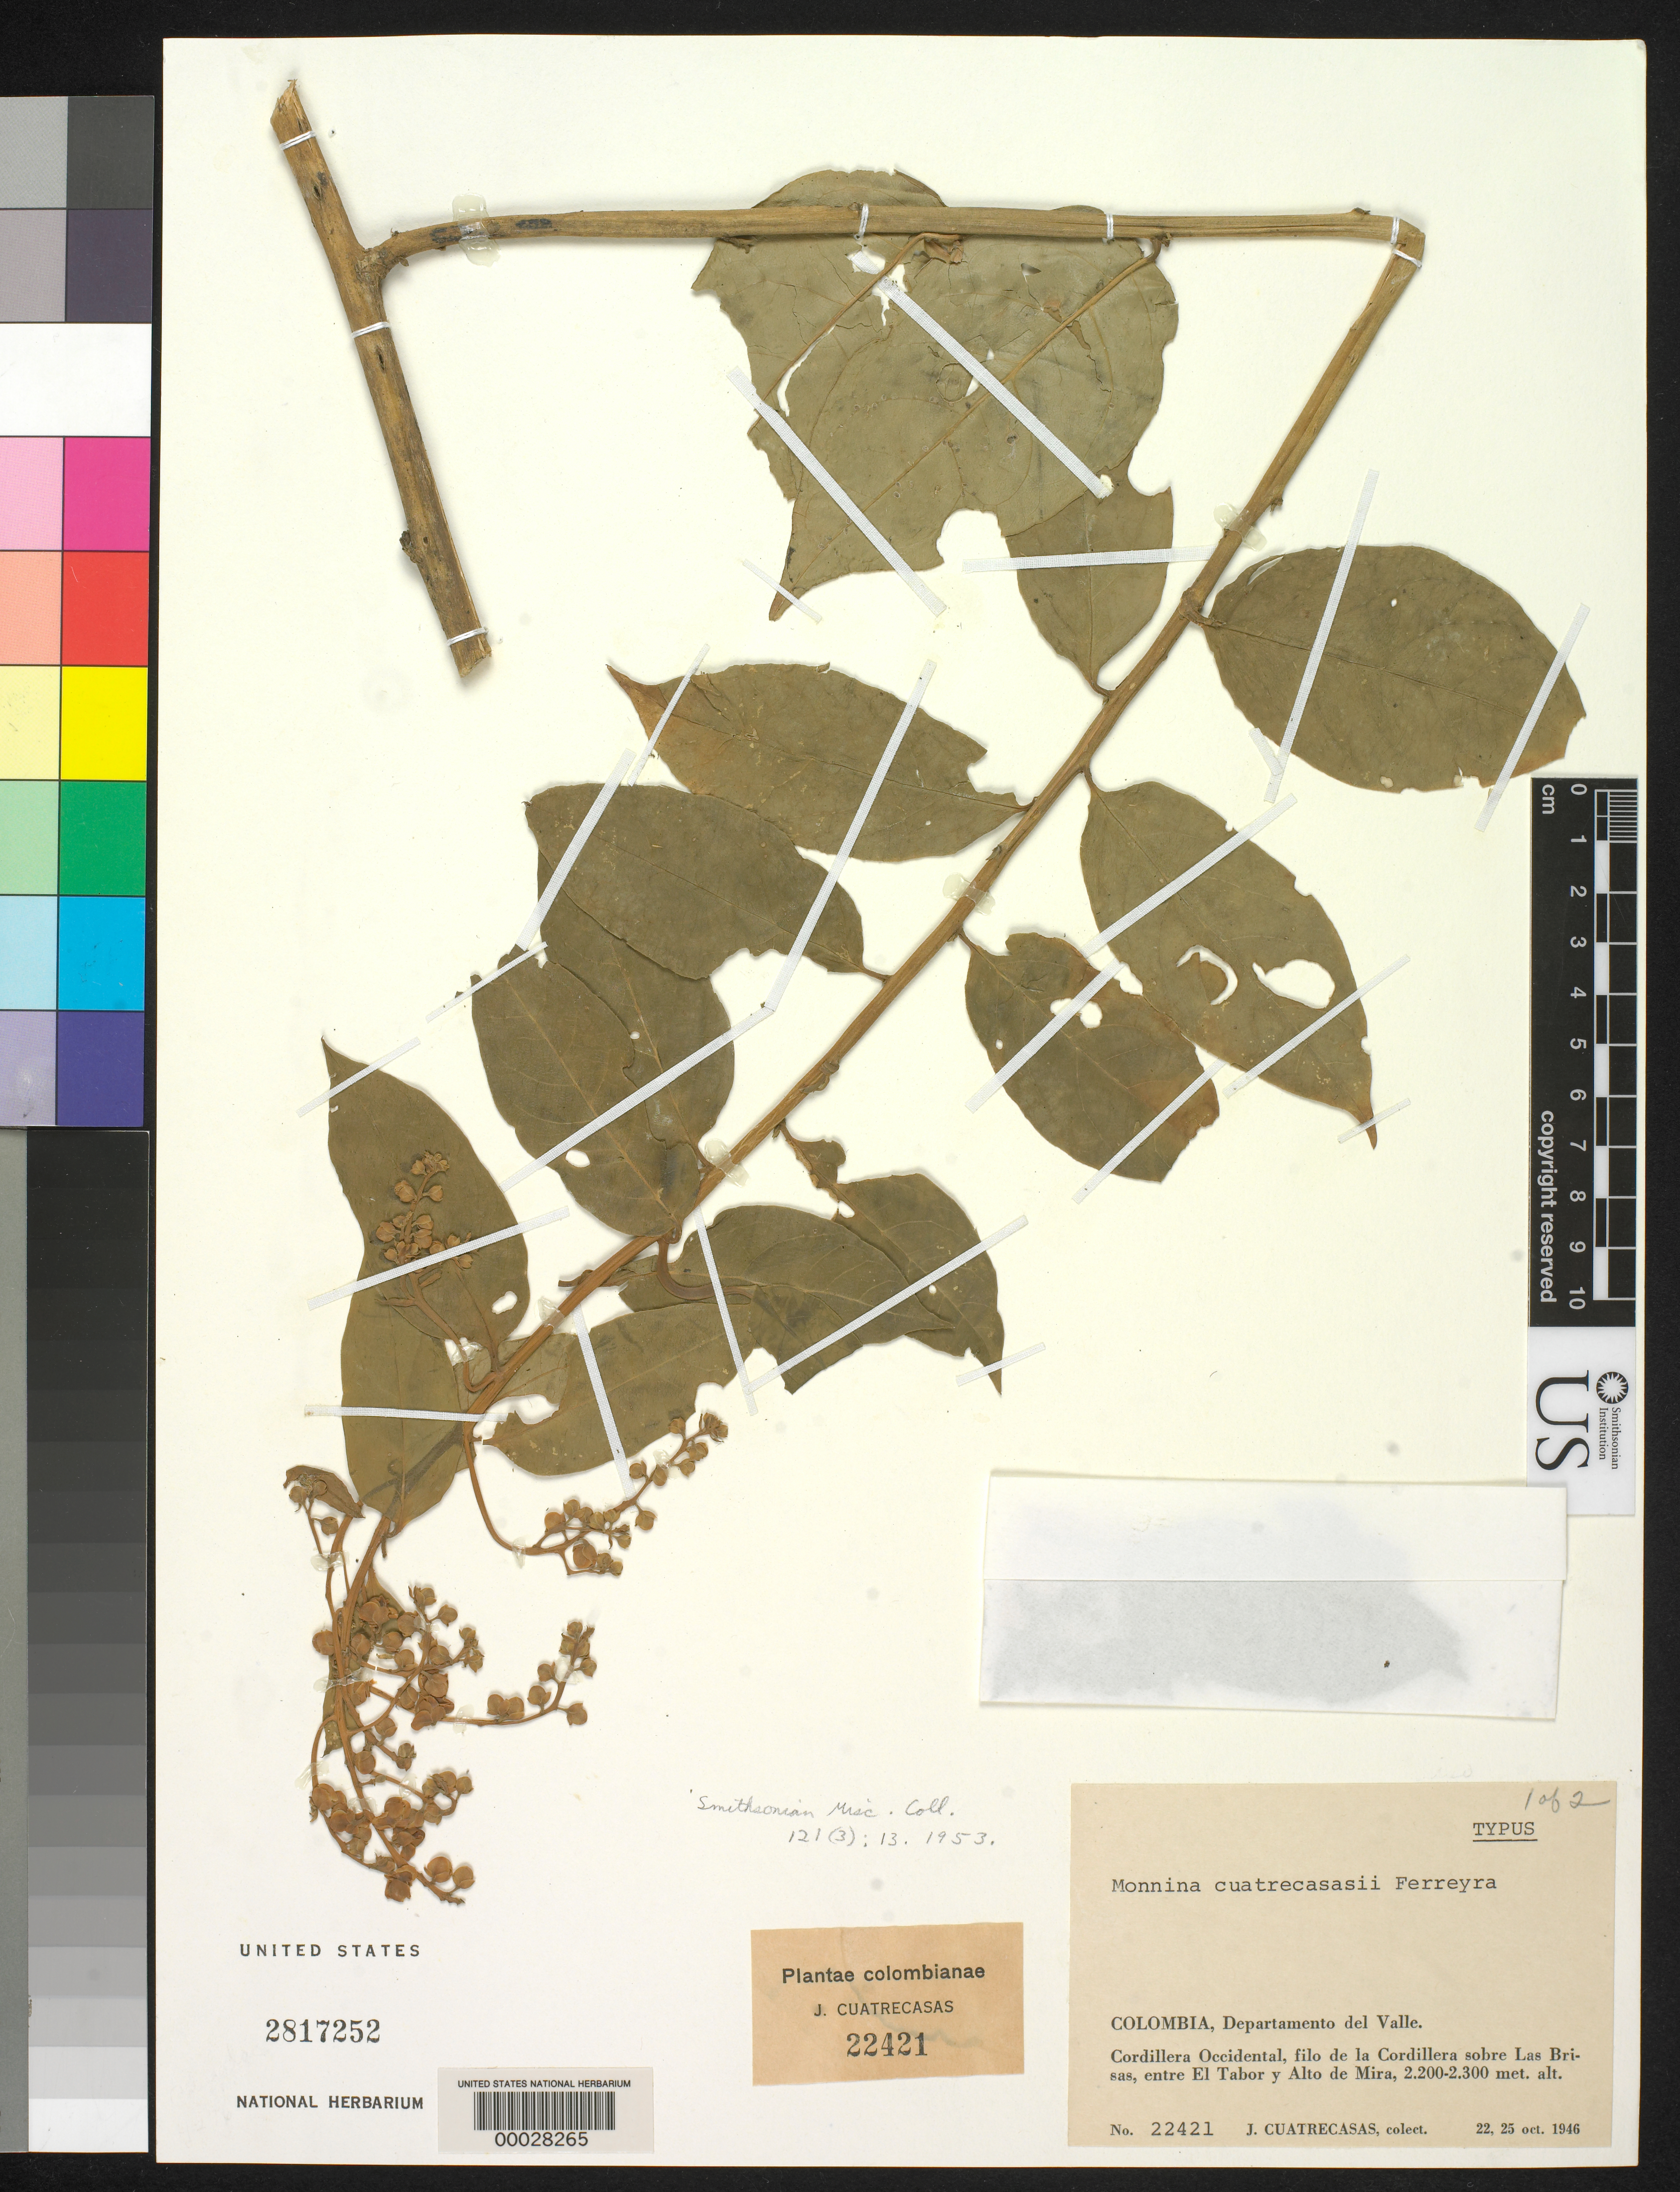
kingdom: Plantae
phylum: Tracheophyta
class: Magnoliopsida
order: Fabales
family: Polygalaceae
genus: Monnina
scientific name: Monnina cuatrecasasii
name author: Ferreyra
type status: Isotype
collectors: J. Cuatrecasas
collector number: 22421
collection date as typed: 22 Oct 1946 to 25 Oct 1946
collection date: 1946-10-22/1946-10-25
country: Colombia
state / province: Valle del Cauca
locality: Above Las Brisas, between El Tabor and Alto de Mira.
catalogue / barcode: US 2817252